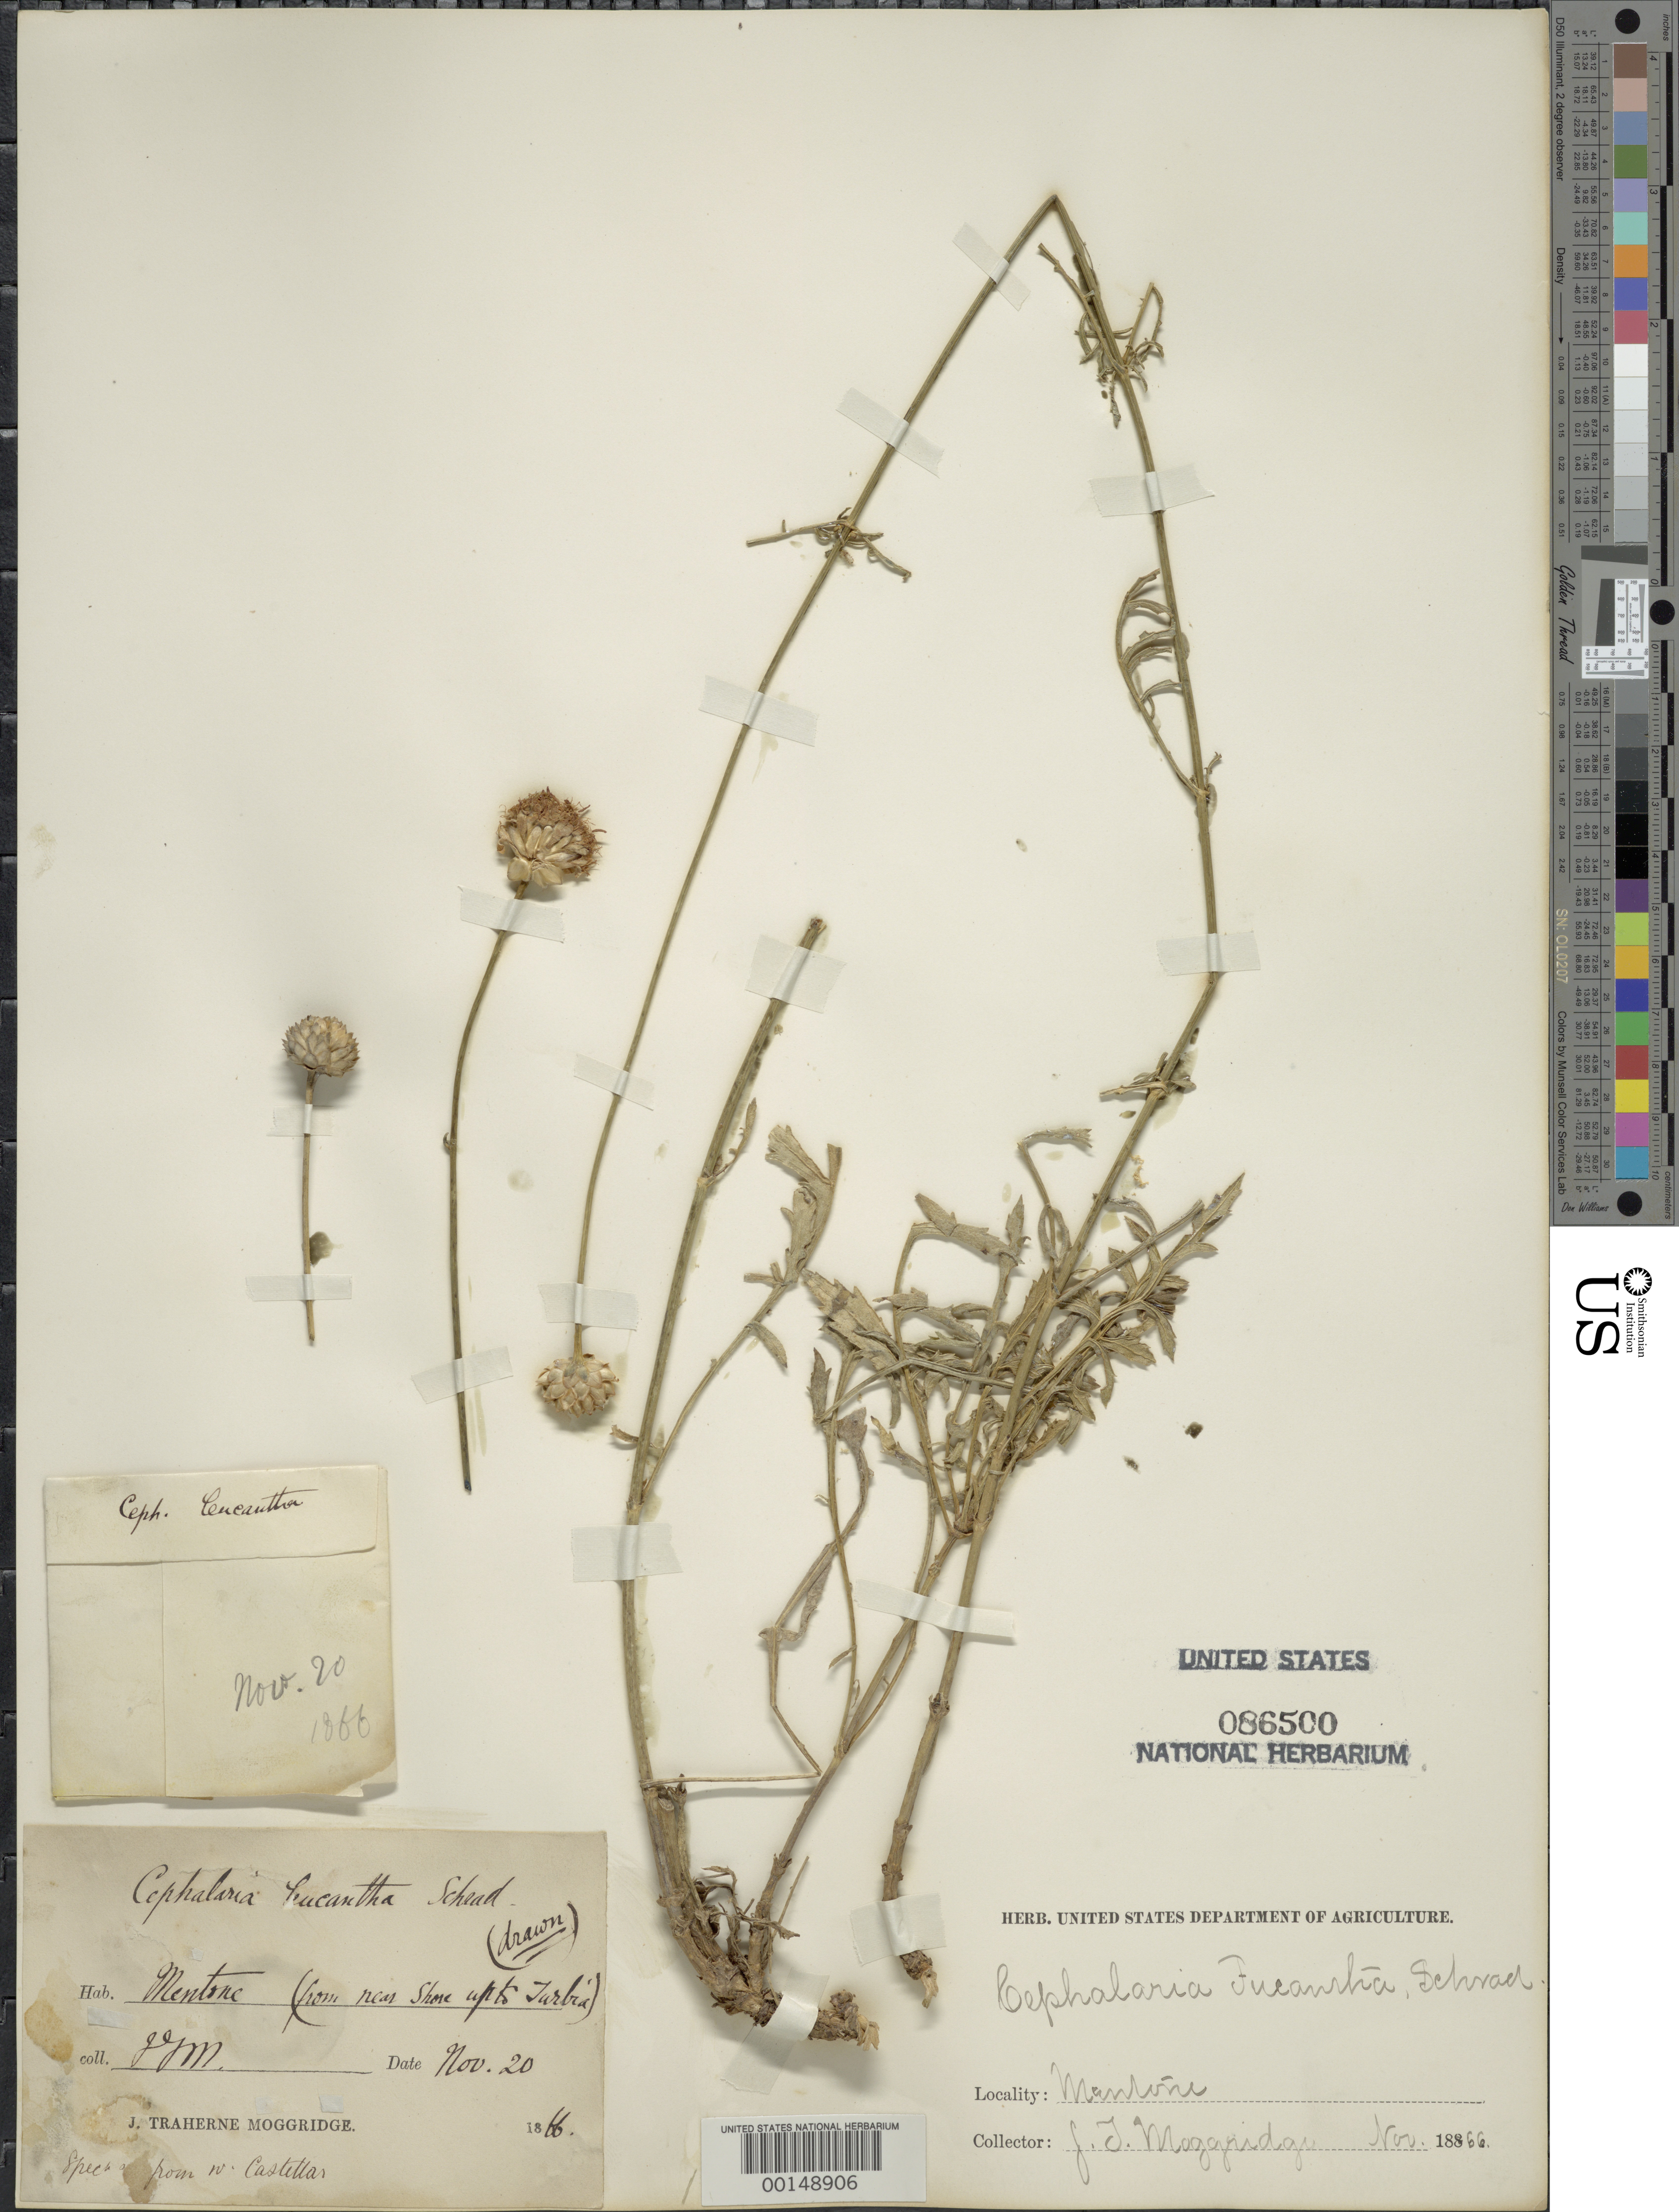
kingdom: Plantae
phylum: Tracheophyta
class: Magnoliopsida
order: Dipsacales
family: Caprifoliaceae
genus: Cephalaria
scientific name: Cephalaria leucantha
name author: Schrad.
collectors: J. T. Moggridge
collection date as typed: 20 Nov 1866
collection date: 1866-11-20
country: France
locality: Mentone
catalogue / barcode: US 86500